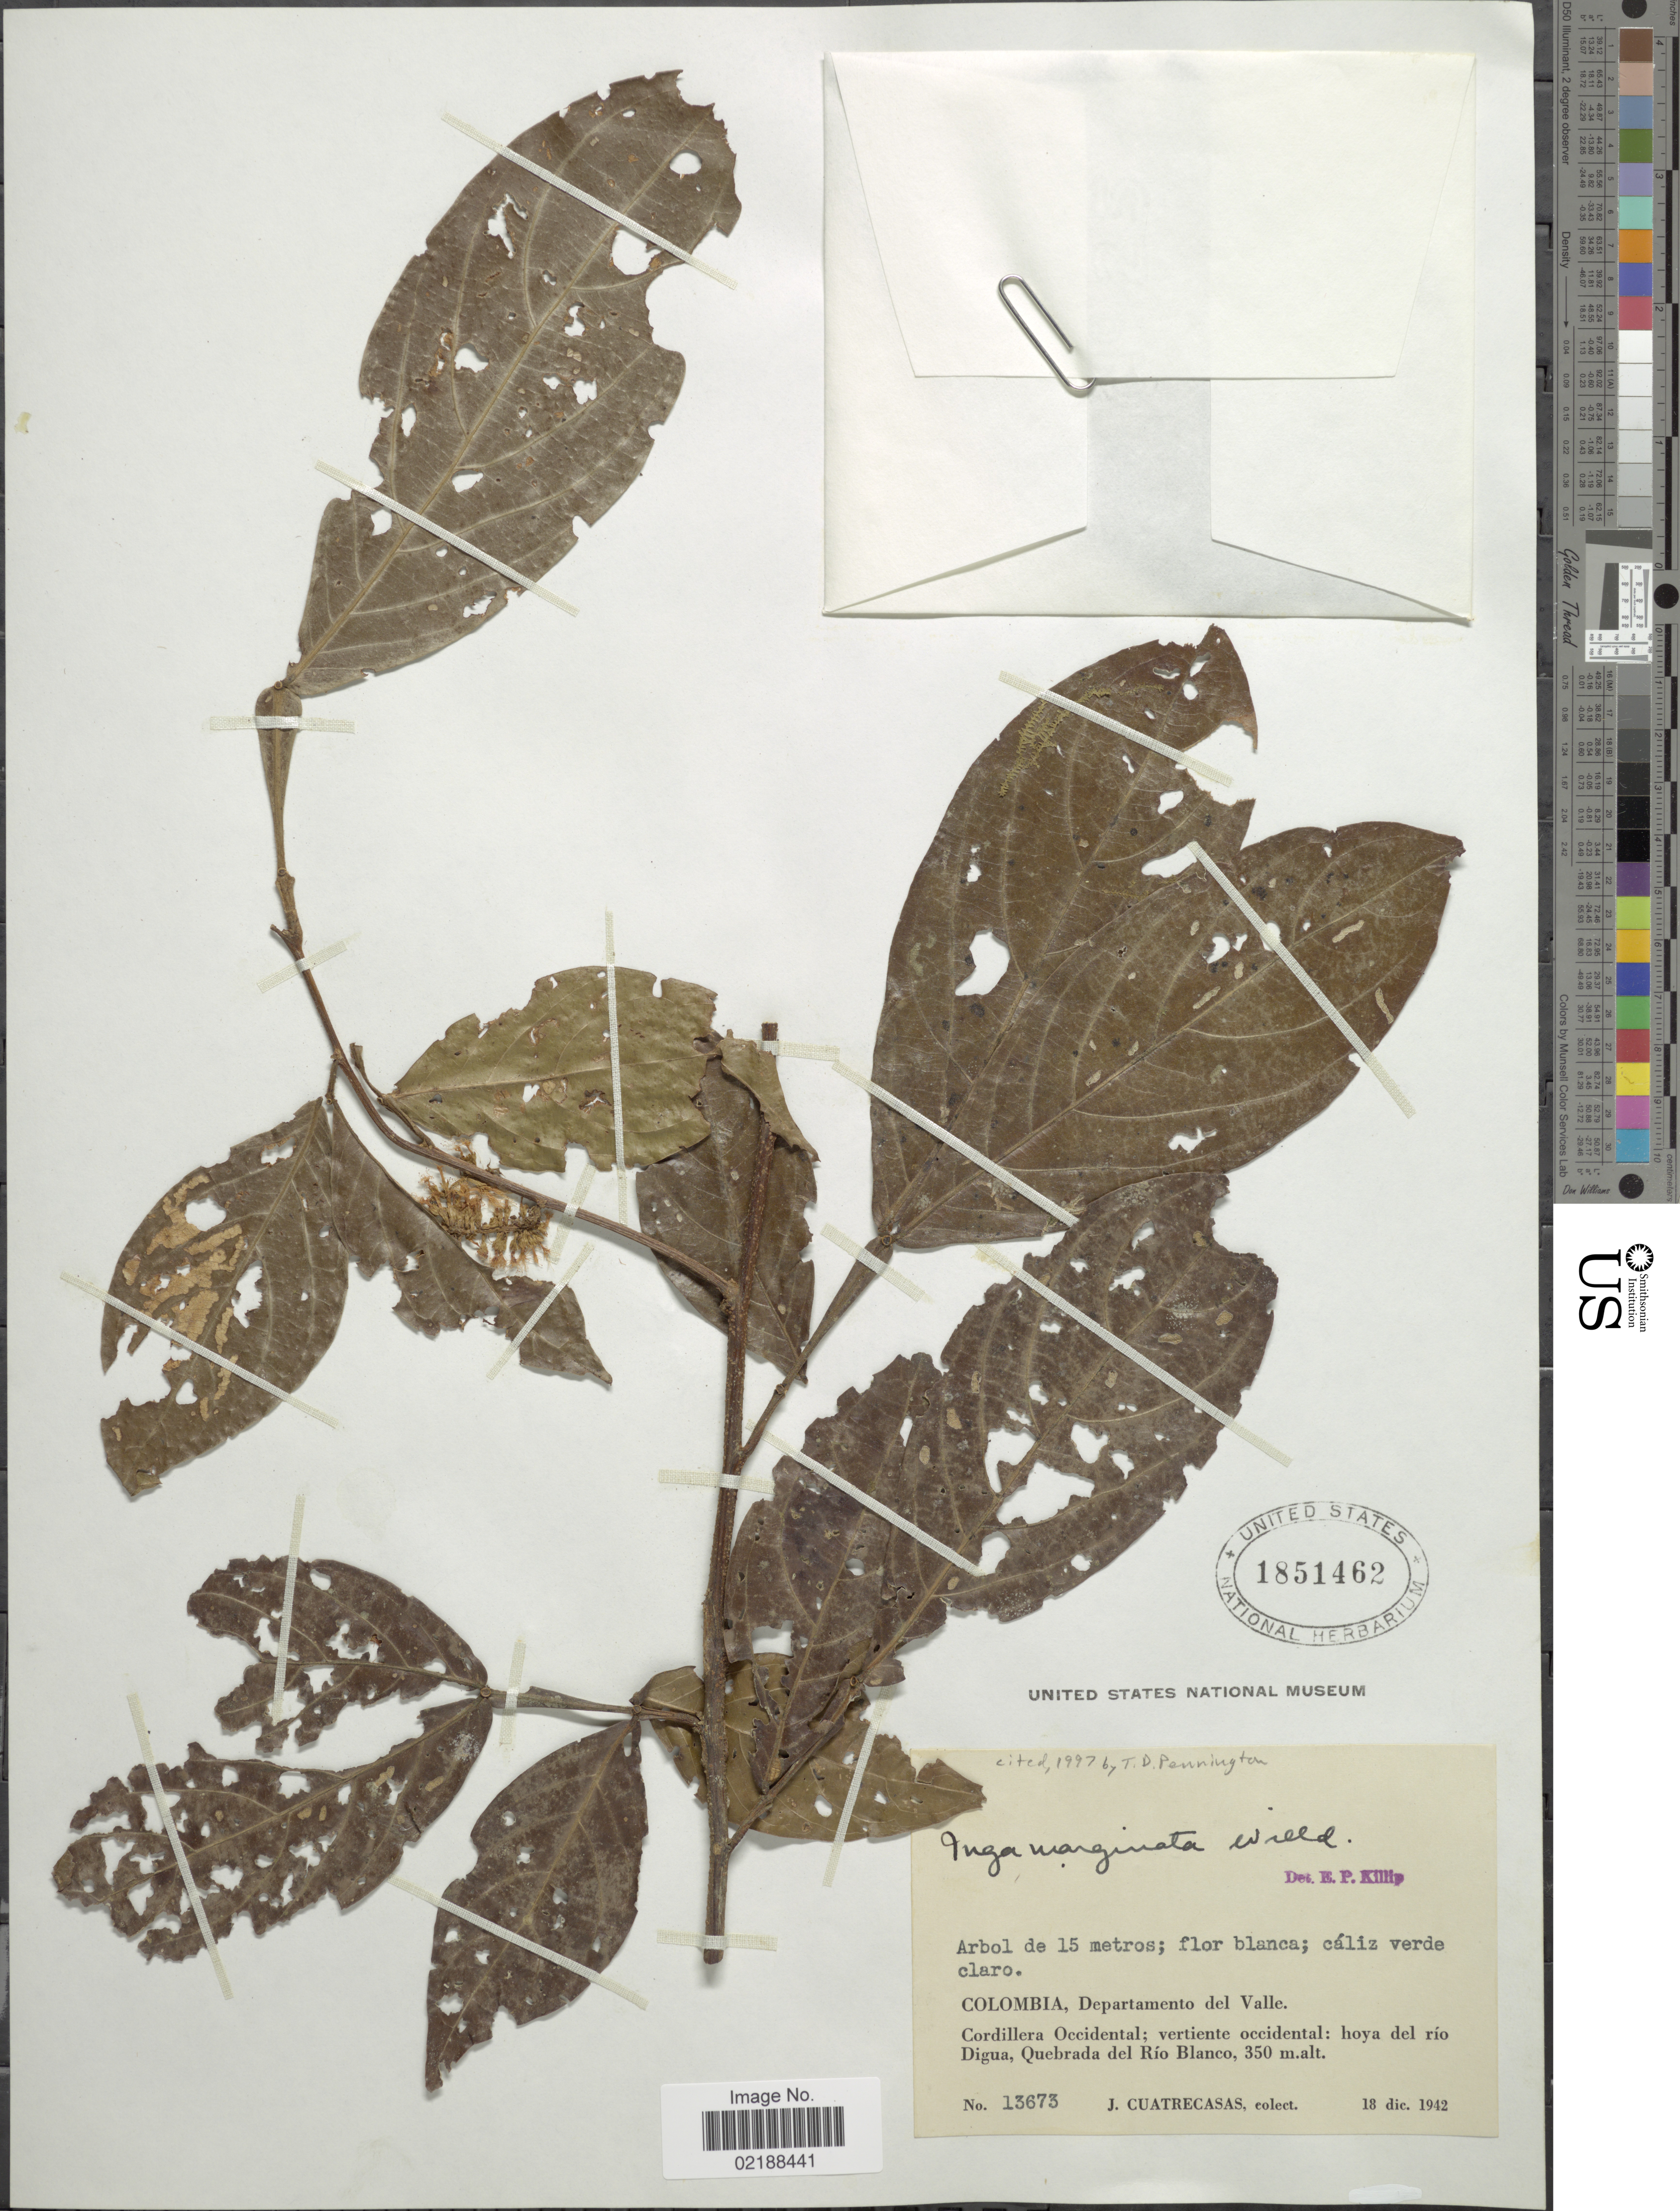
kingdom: Plantae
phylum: Tracheophyta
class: Magnoliopsida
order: Fabales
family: Fabaceae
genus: Inga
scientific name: Inga marginata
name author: Willd.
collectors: J. Cuatrecasas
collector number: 13673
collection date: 1942-12-18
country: Colombia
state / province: Valle del Cauca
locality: Departamento del Valle. Cordillera Occidental; vertiente occidental: Hoya del río Digua, Quebrada del Río Blanco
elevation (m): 350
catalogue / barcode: US 1851462